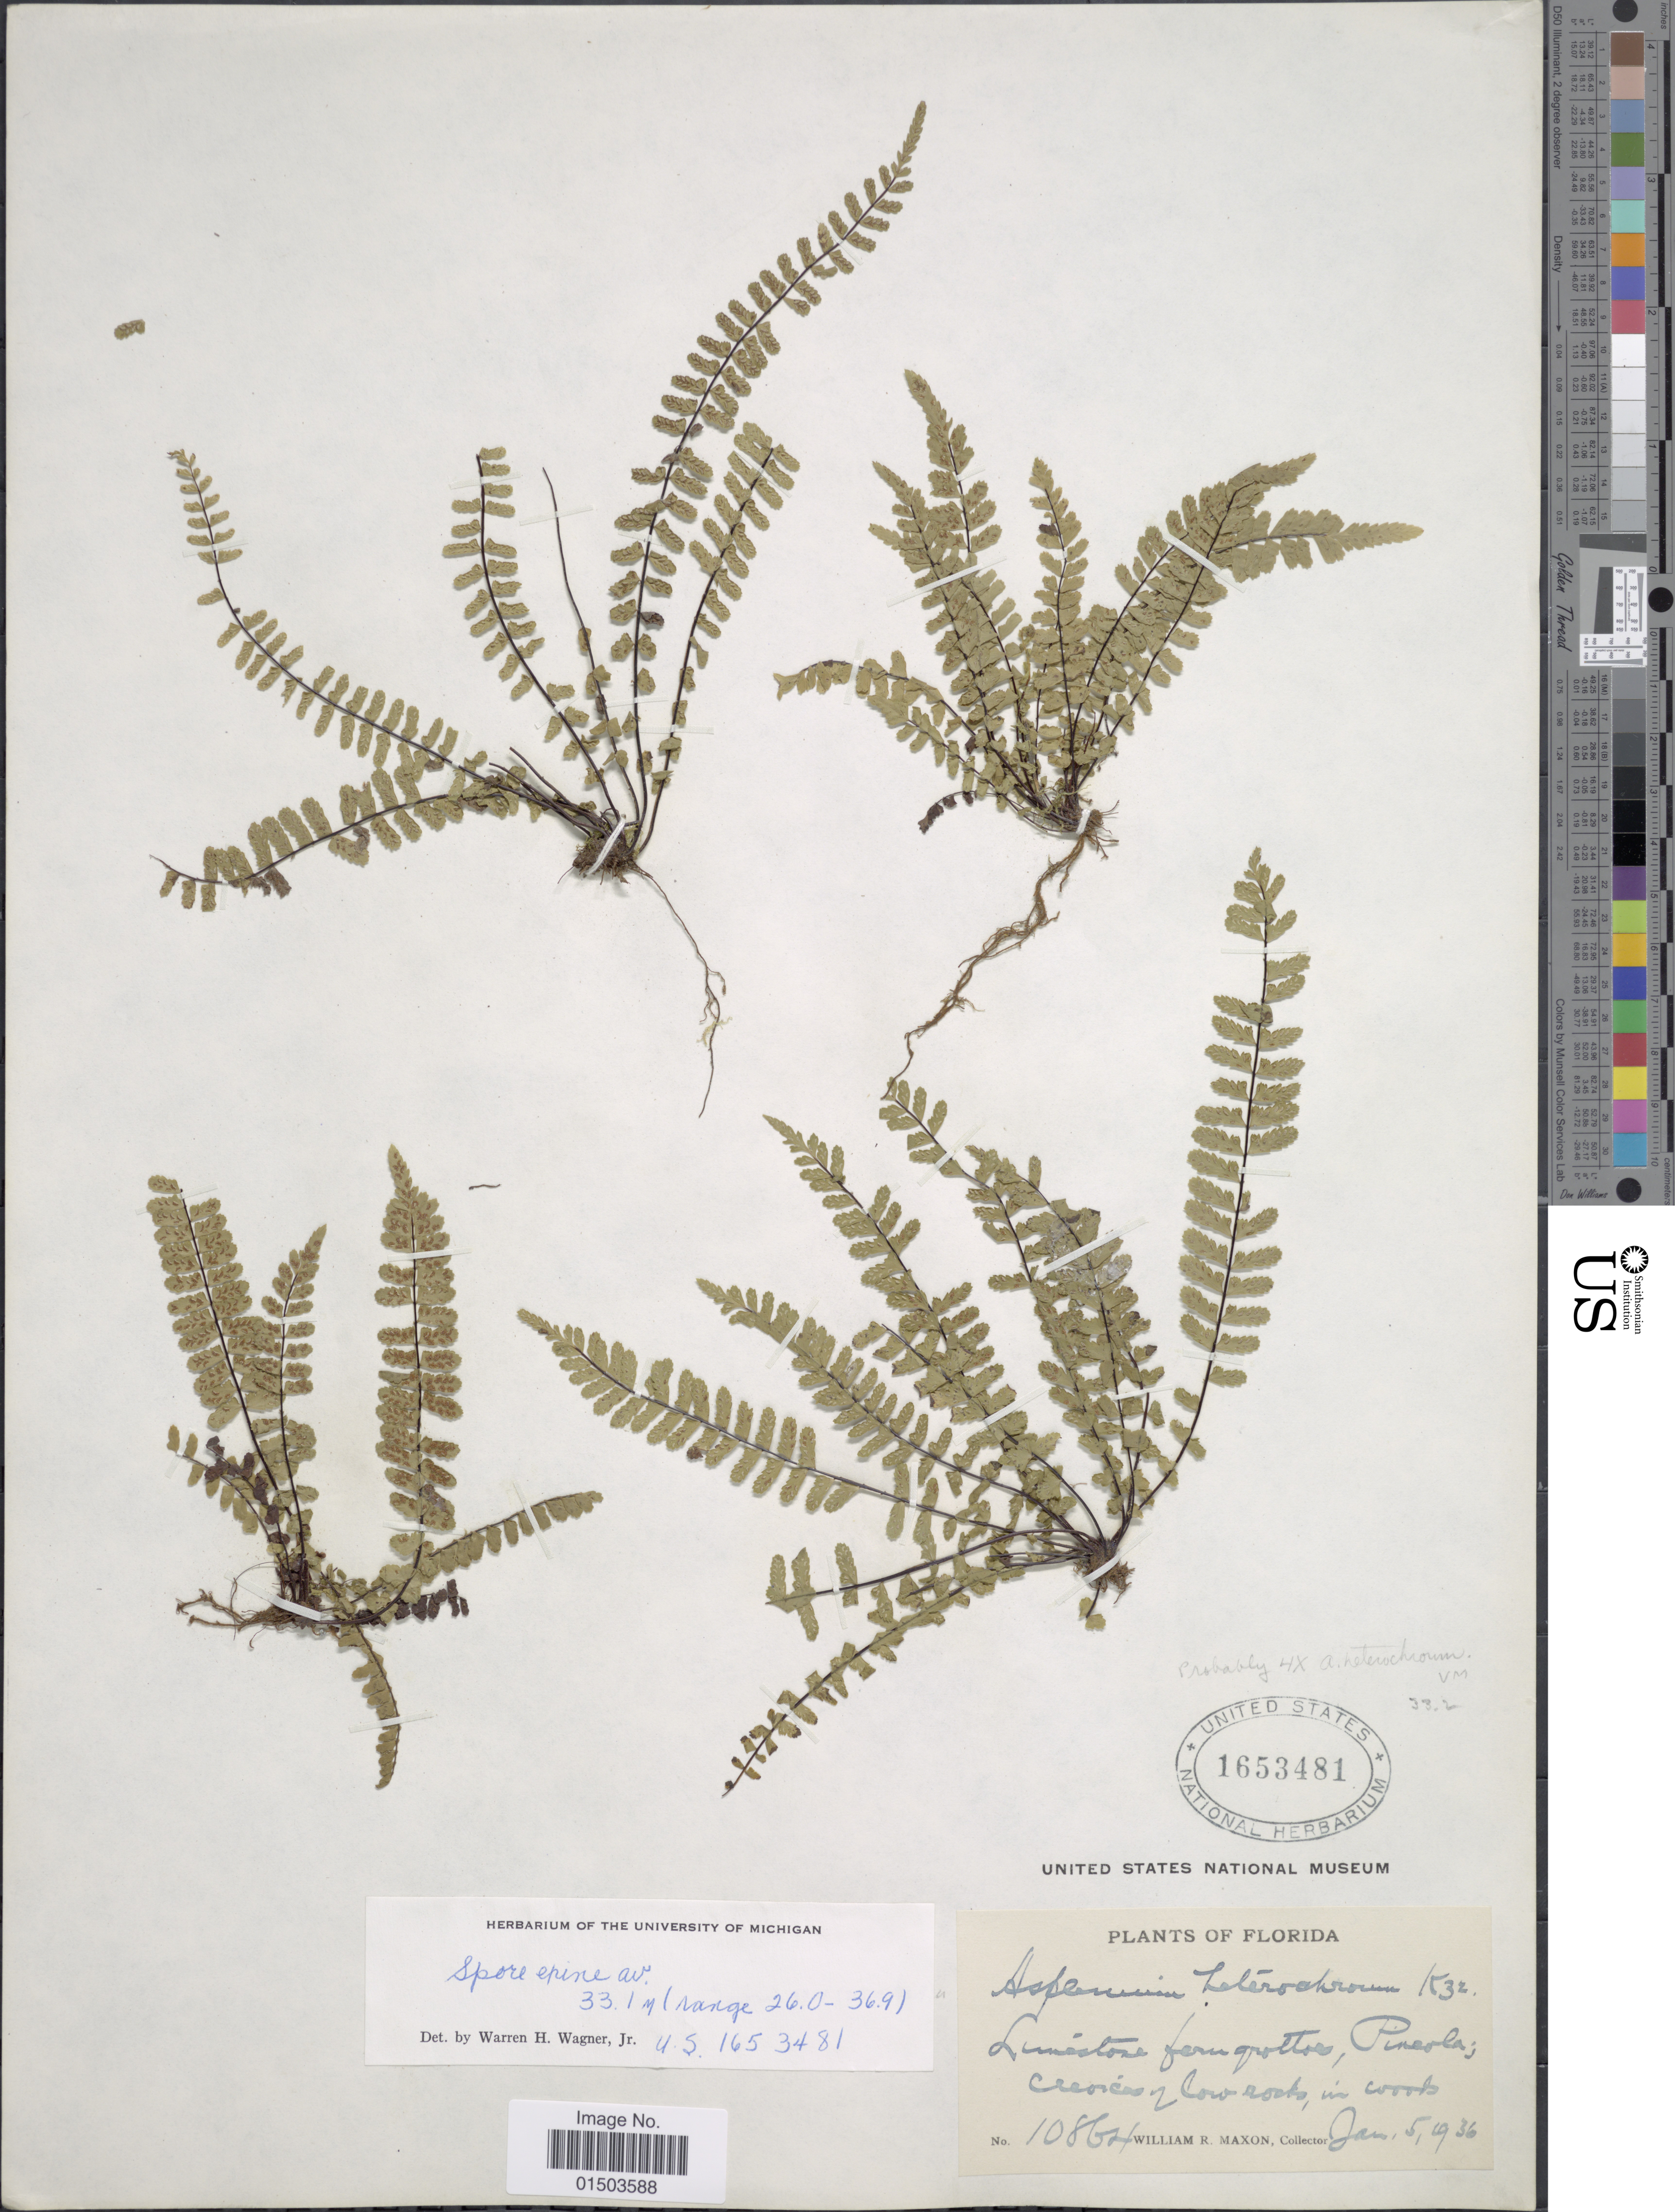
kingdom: Plantae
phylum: Tracheophyta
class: Polypodiopsida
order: Polypodiales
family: Aspleniaceae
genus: Asplenium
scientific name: Asplenium heterochroum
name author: Kunze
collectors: W. R. Maxon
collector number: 10864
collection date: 1936-01-05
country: United States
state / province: Florida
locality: Florida, Limestone fern grottoes, Pineola.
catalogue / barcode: US 1653481